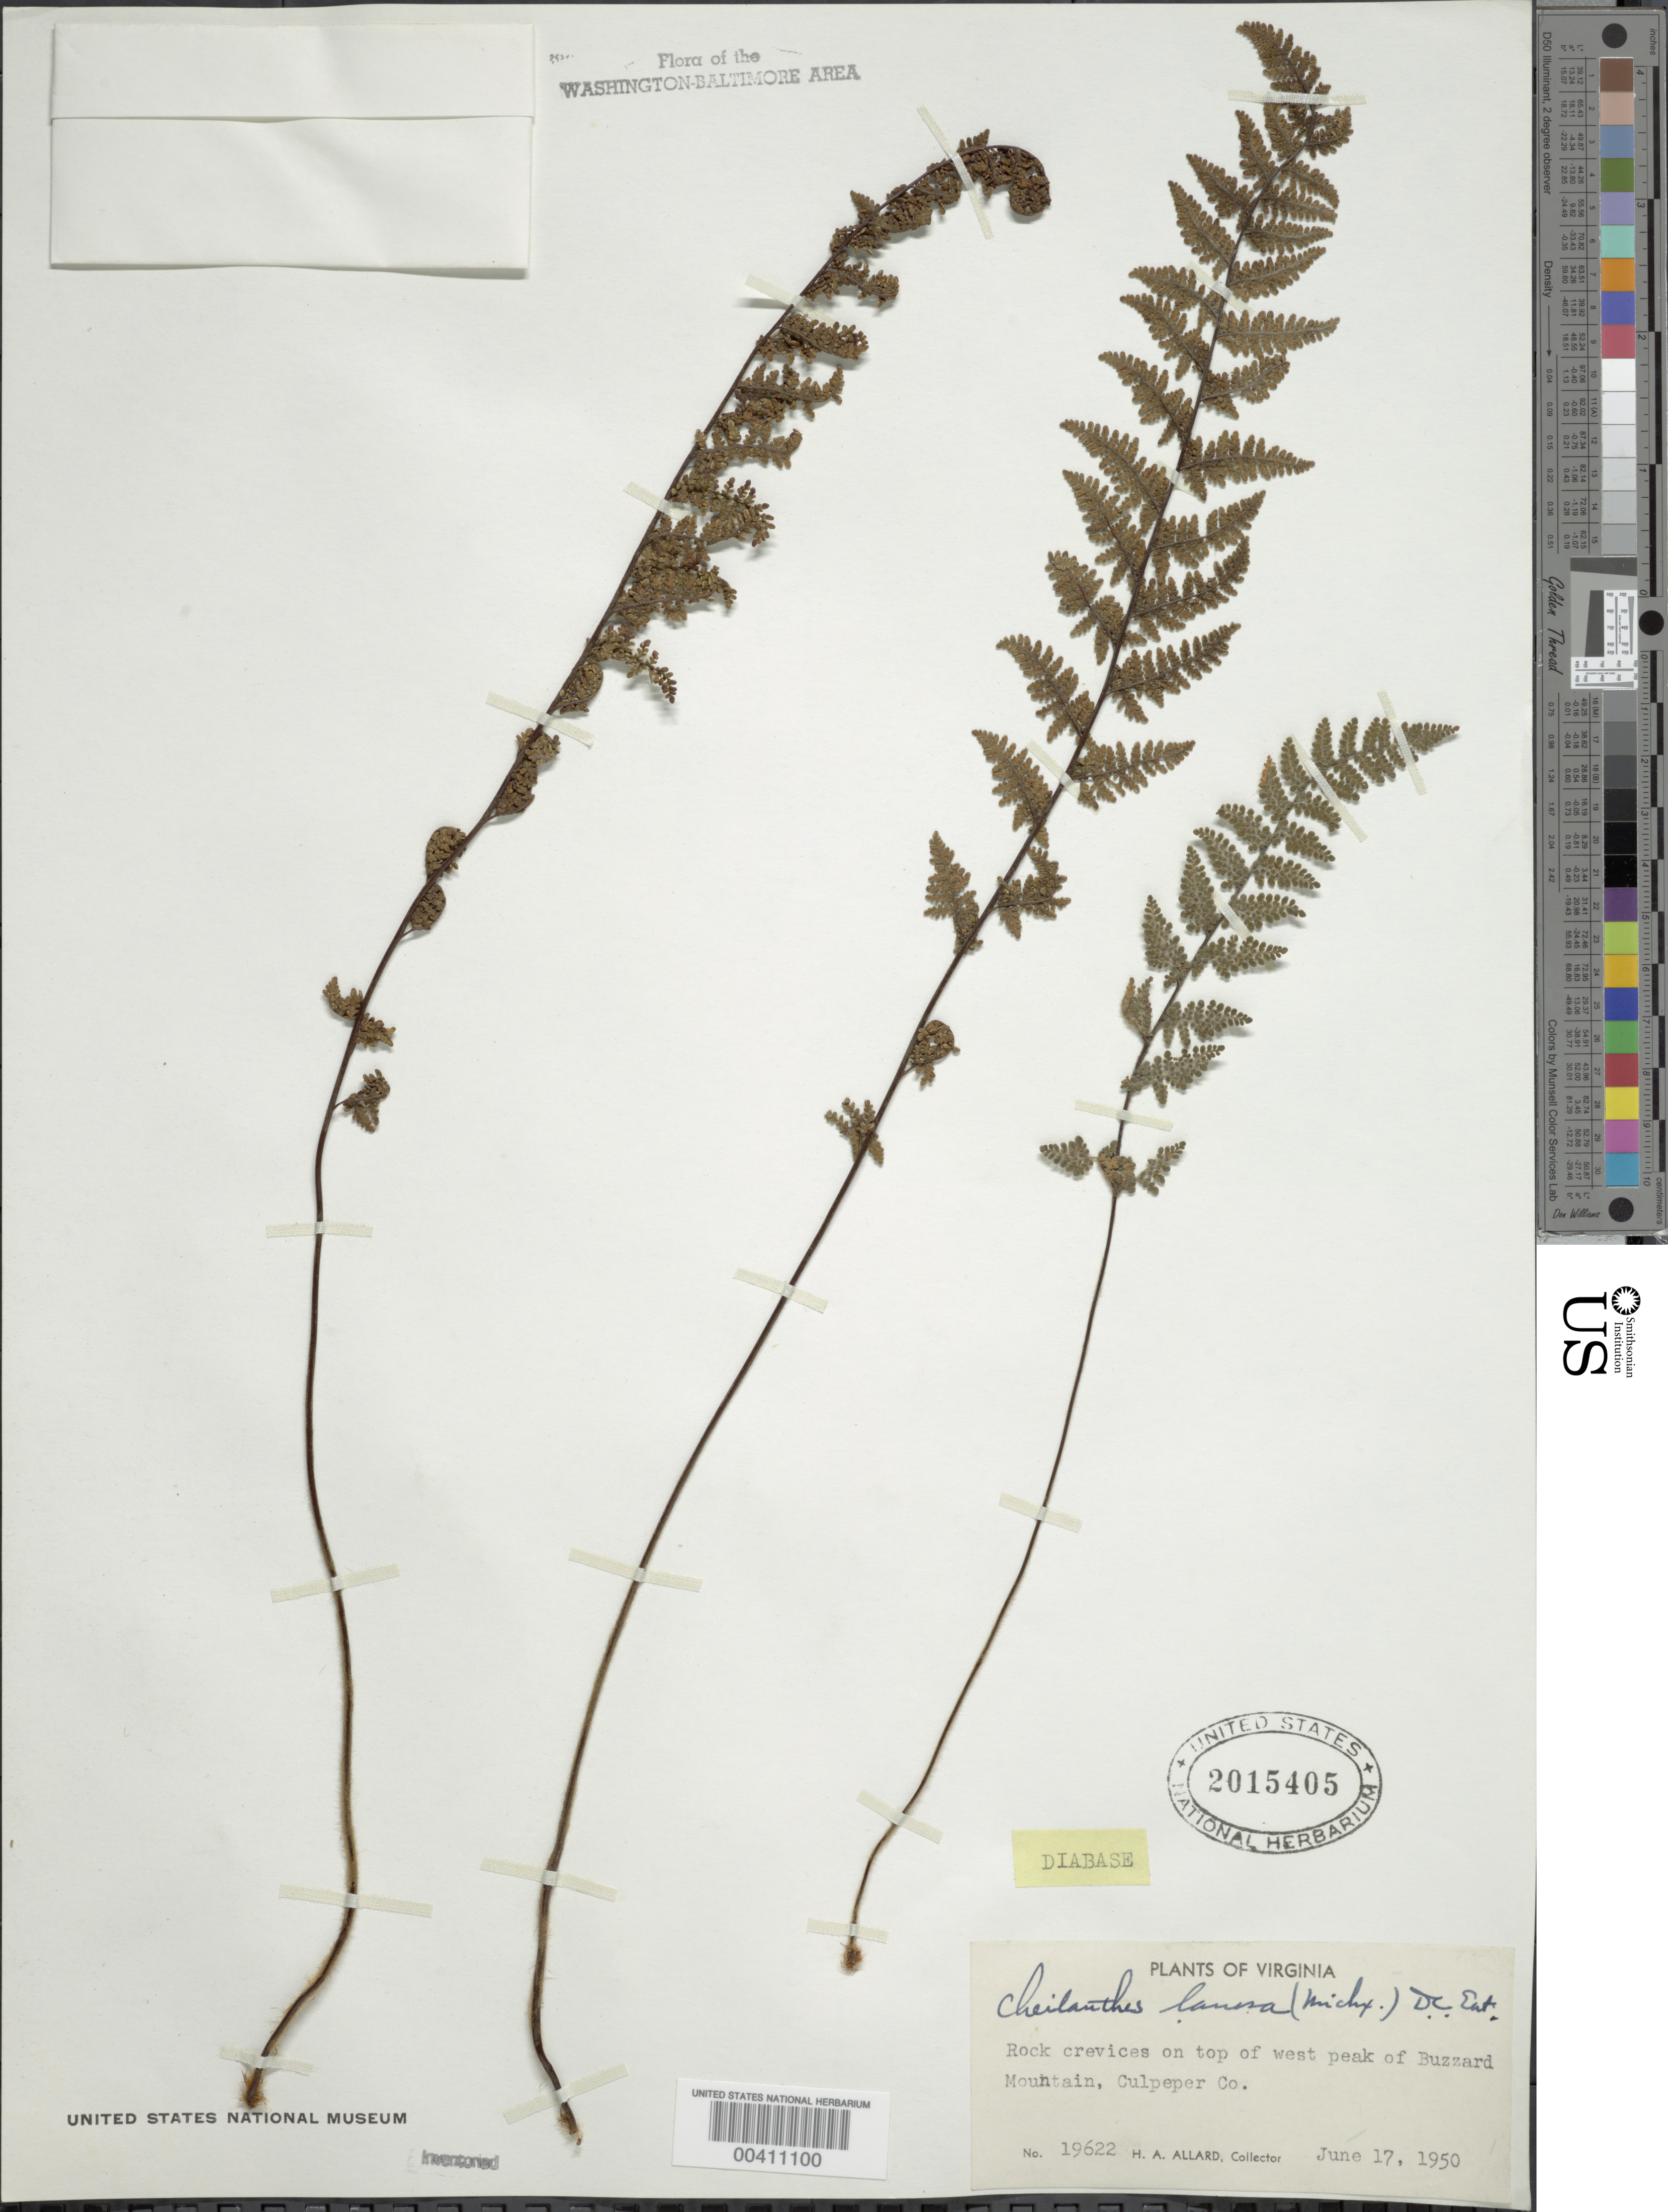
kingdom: Plantae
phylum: Tracheophyta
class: Polypodiopsida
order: Polypodiales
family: Pteridaceae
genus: Myriopteris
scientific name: Myriopteris lanosa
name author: (Michx.) Grusz & Windham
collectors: H. A. Allard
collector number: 19622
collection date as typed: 17 Jun 1950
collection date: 1950-06-17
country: United States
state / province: Virginia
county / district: Culpeper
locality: Buzzard Mountain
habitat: Diabase rock crevices on top of w peak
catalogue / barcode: US 2015405